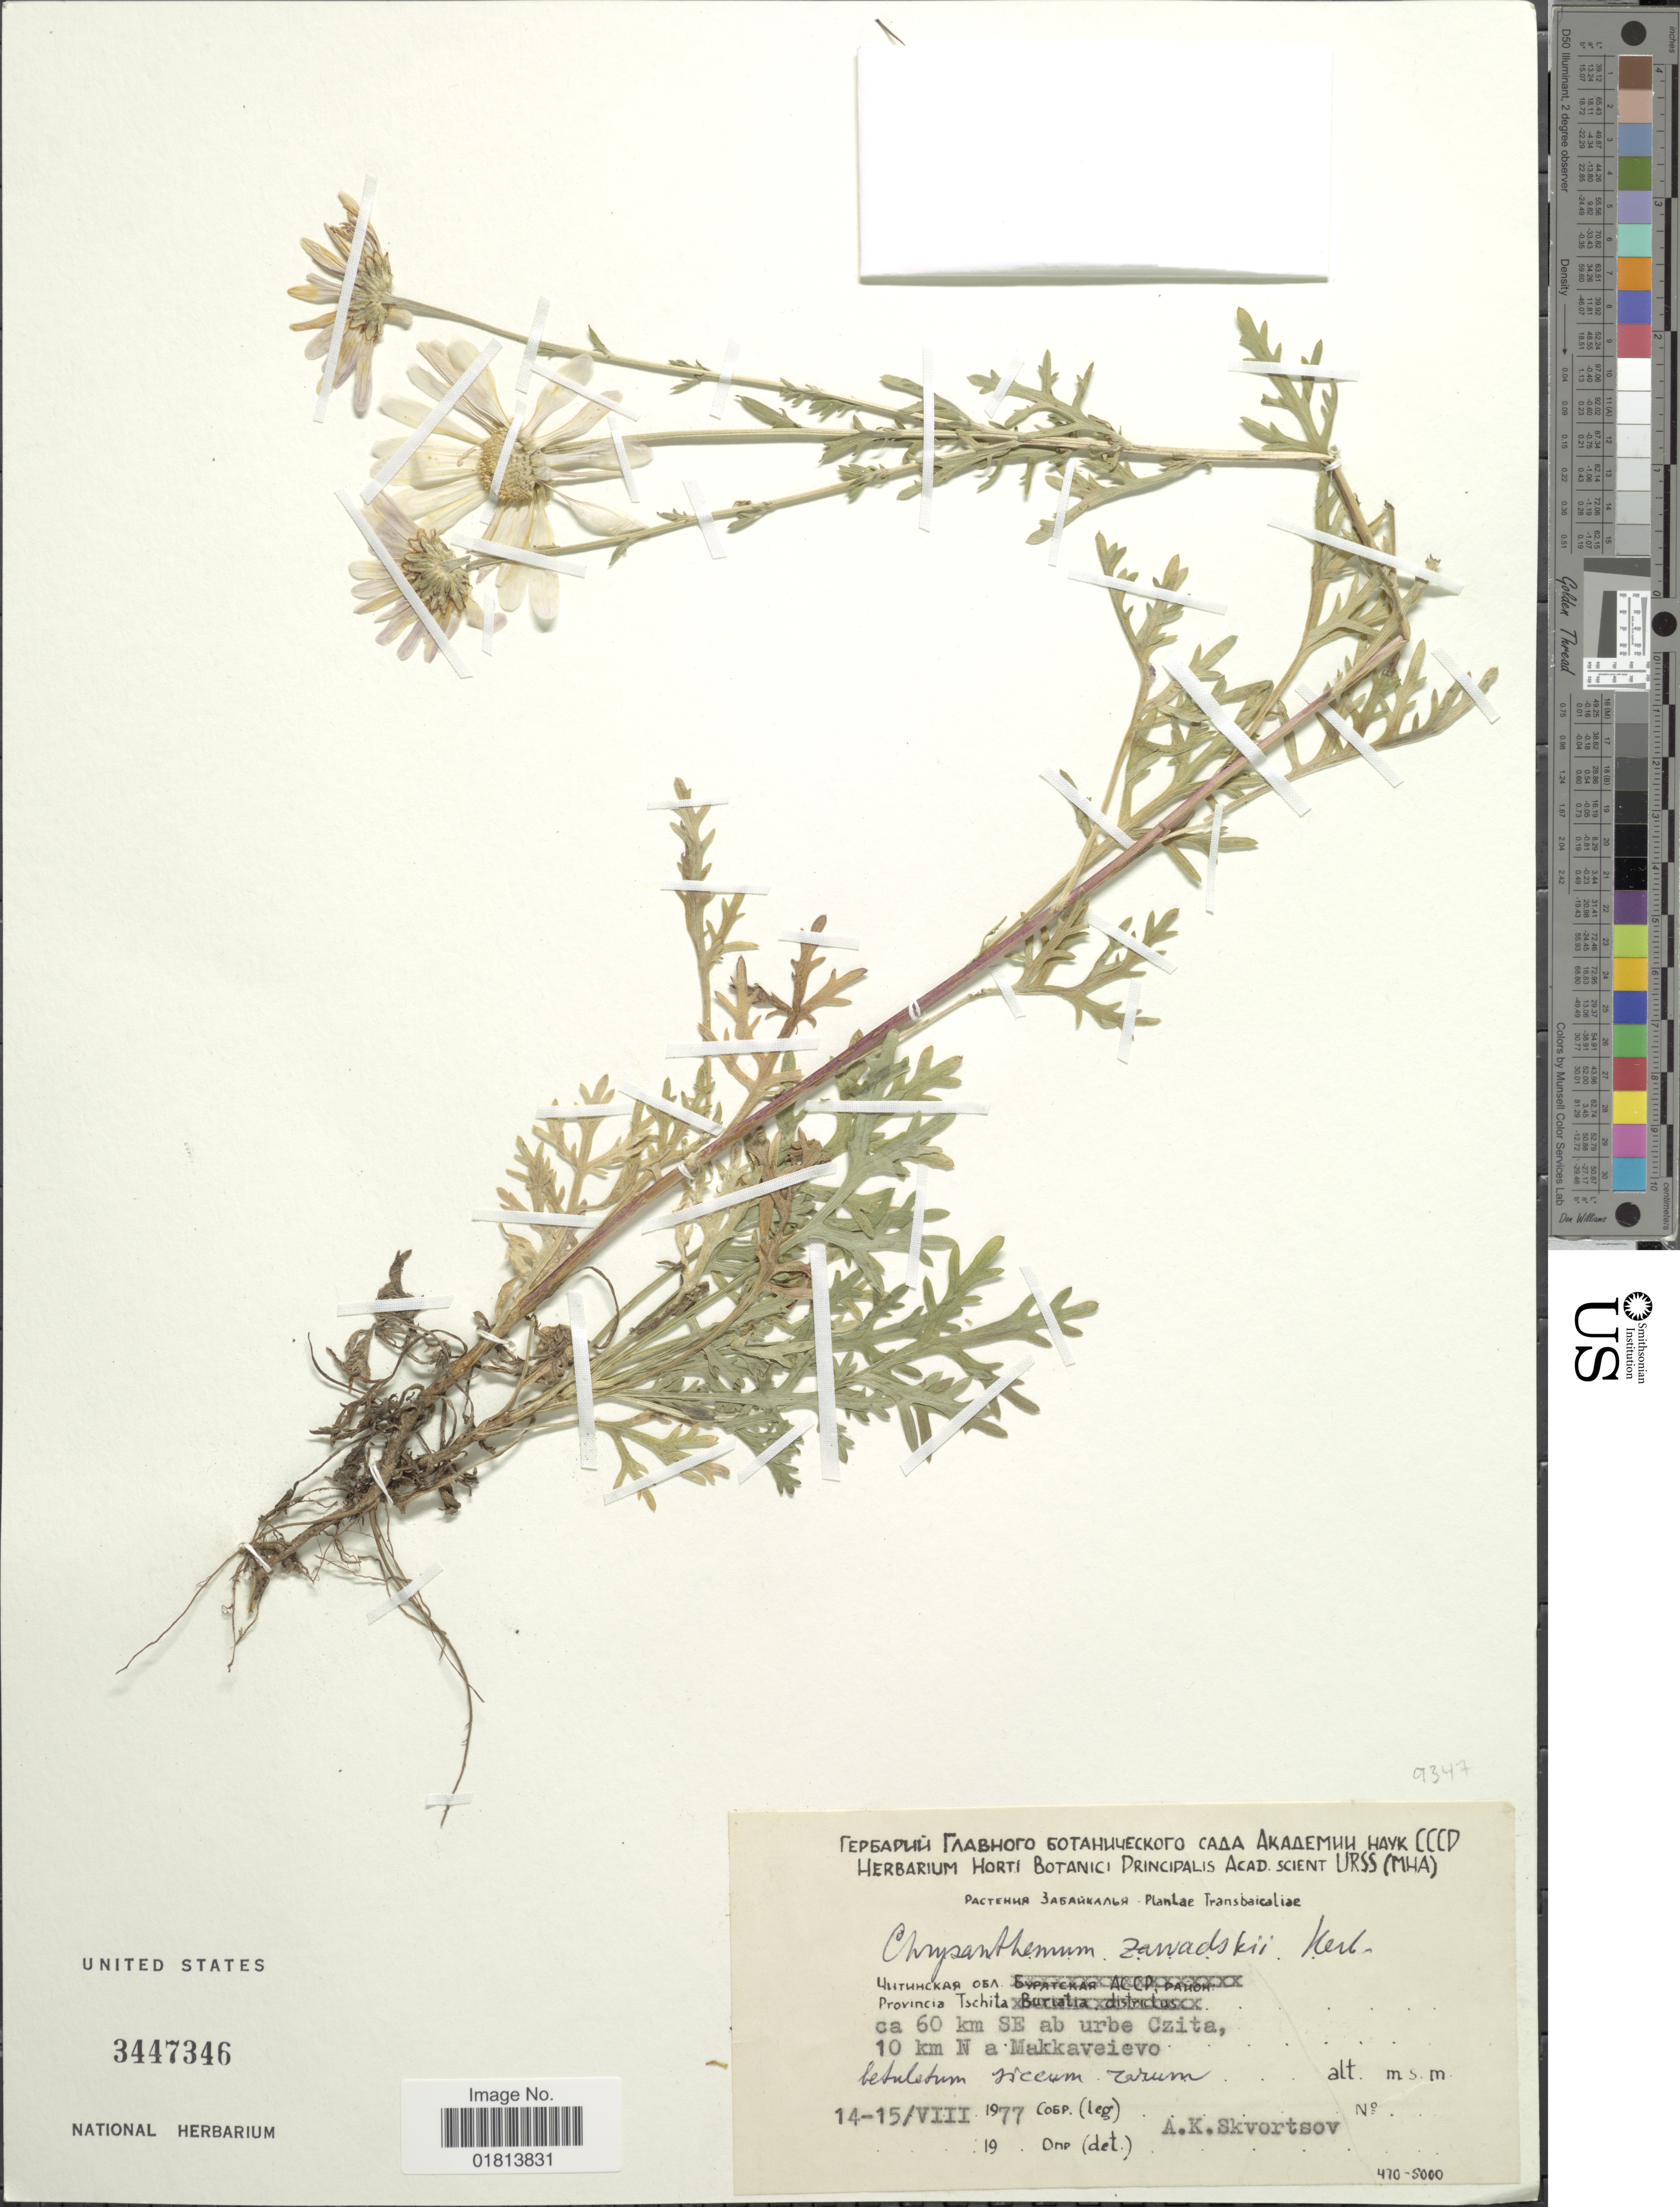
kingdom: Plantae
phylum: Tracheophyta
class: Magnoliopsida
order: Asterales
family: Asteraceae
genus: Dendranthema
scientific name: Dendranthema zawadskii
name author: (Herbich) Tzvelev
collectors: A. K. Skvortsov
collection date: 1977-08-14/1977-08-15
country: Russian Federation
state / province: Zabaykalsky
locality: Provincia Tschita, 60 km SE ab urbe Czita, 10 km N a Makkaveievo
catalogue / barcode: US 3447346